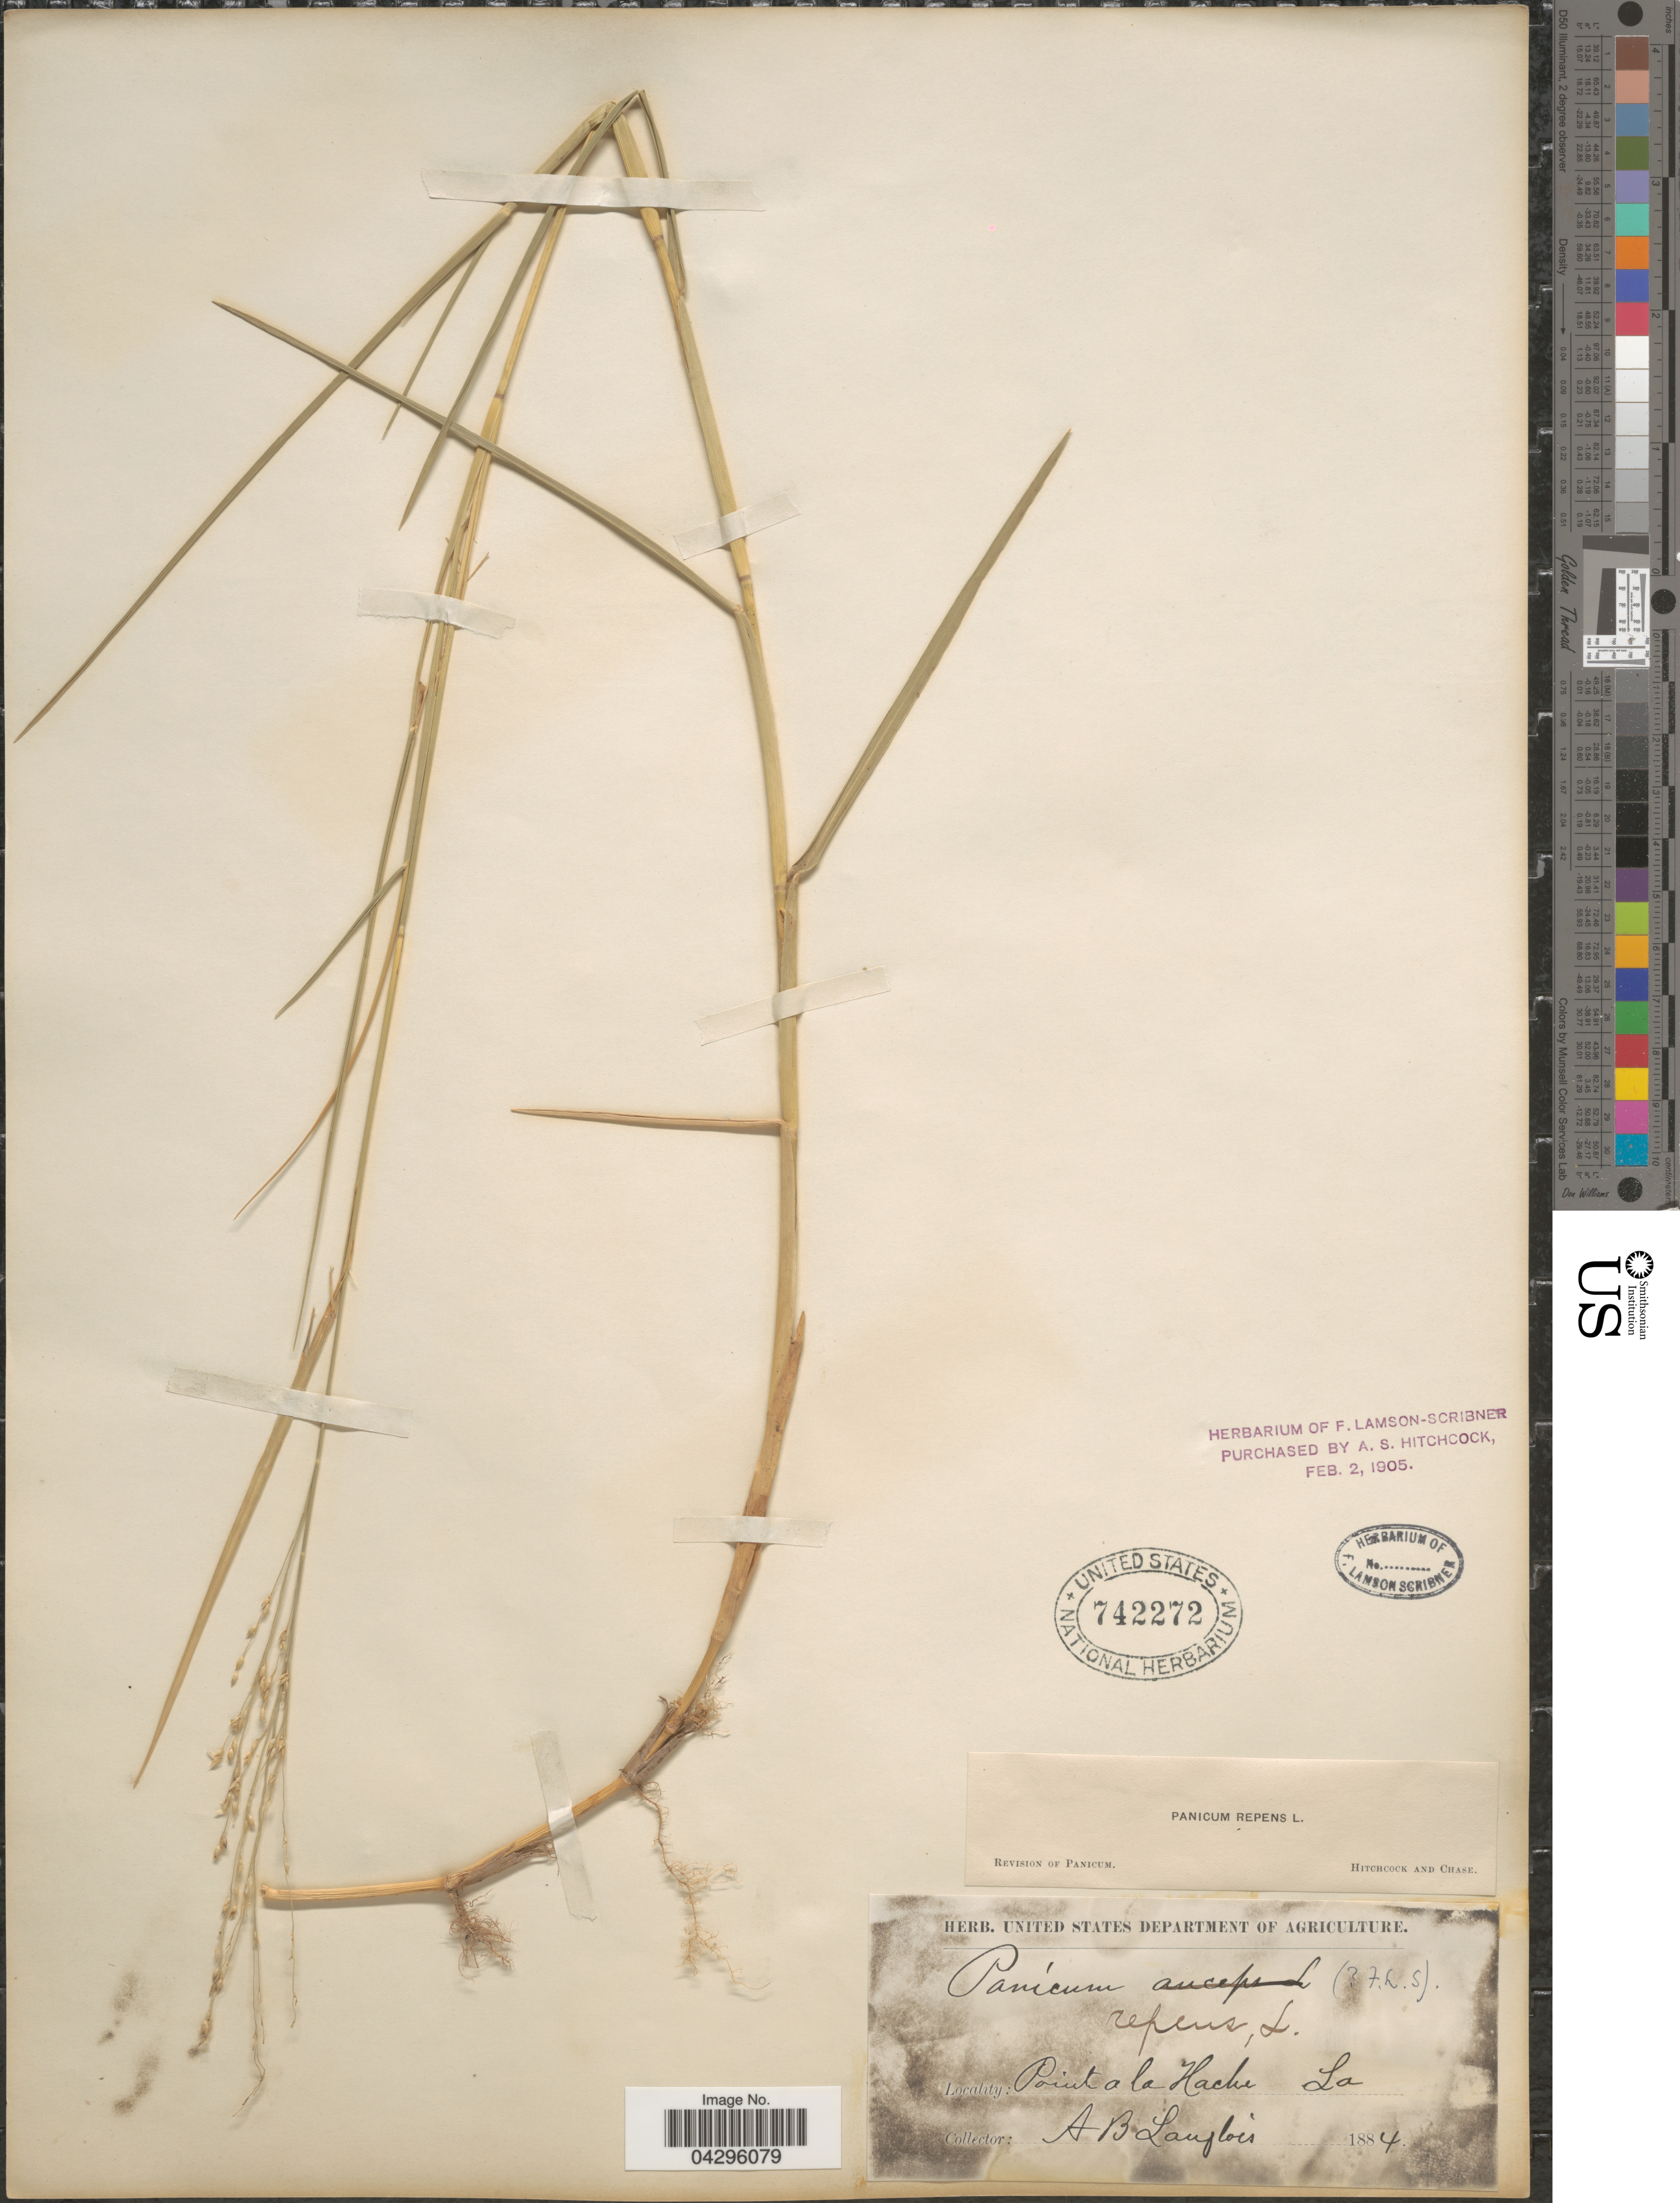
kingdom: Plantae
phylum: Tracheophyta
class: Liliopsida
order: Poales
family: Poaceae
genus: Panicum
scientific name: Panicum repens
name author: L.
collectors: A. Langlois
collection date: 1884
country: United States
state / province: Louisiana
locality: Point a la Hache.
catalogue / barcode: US 742272